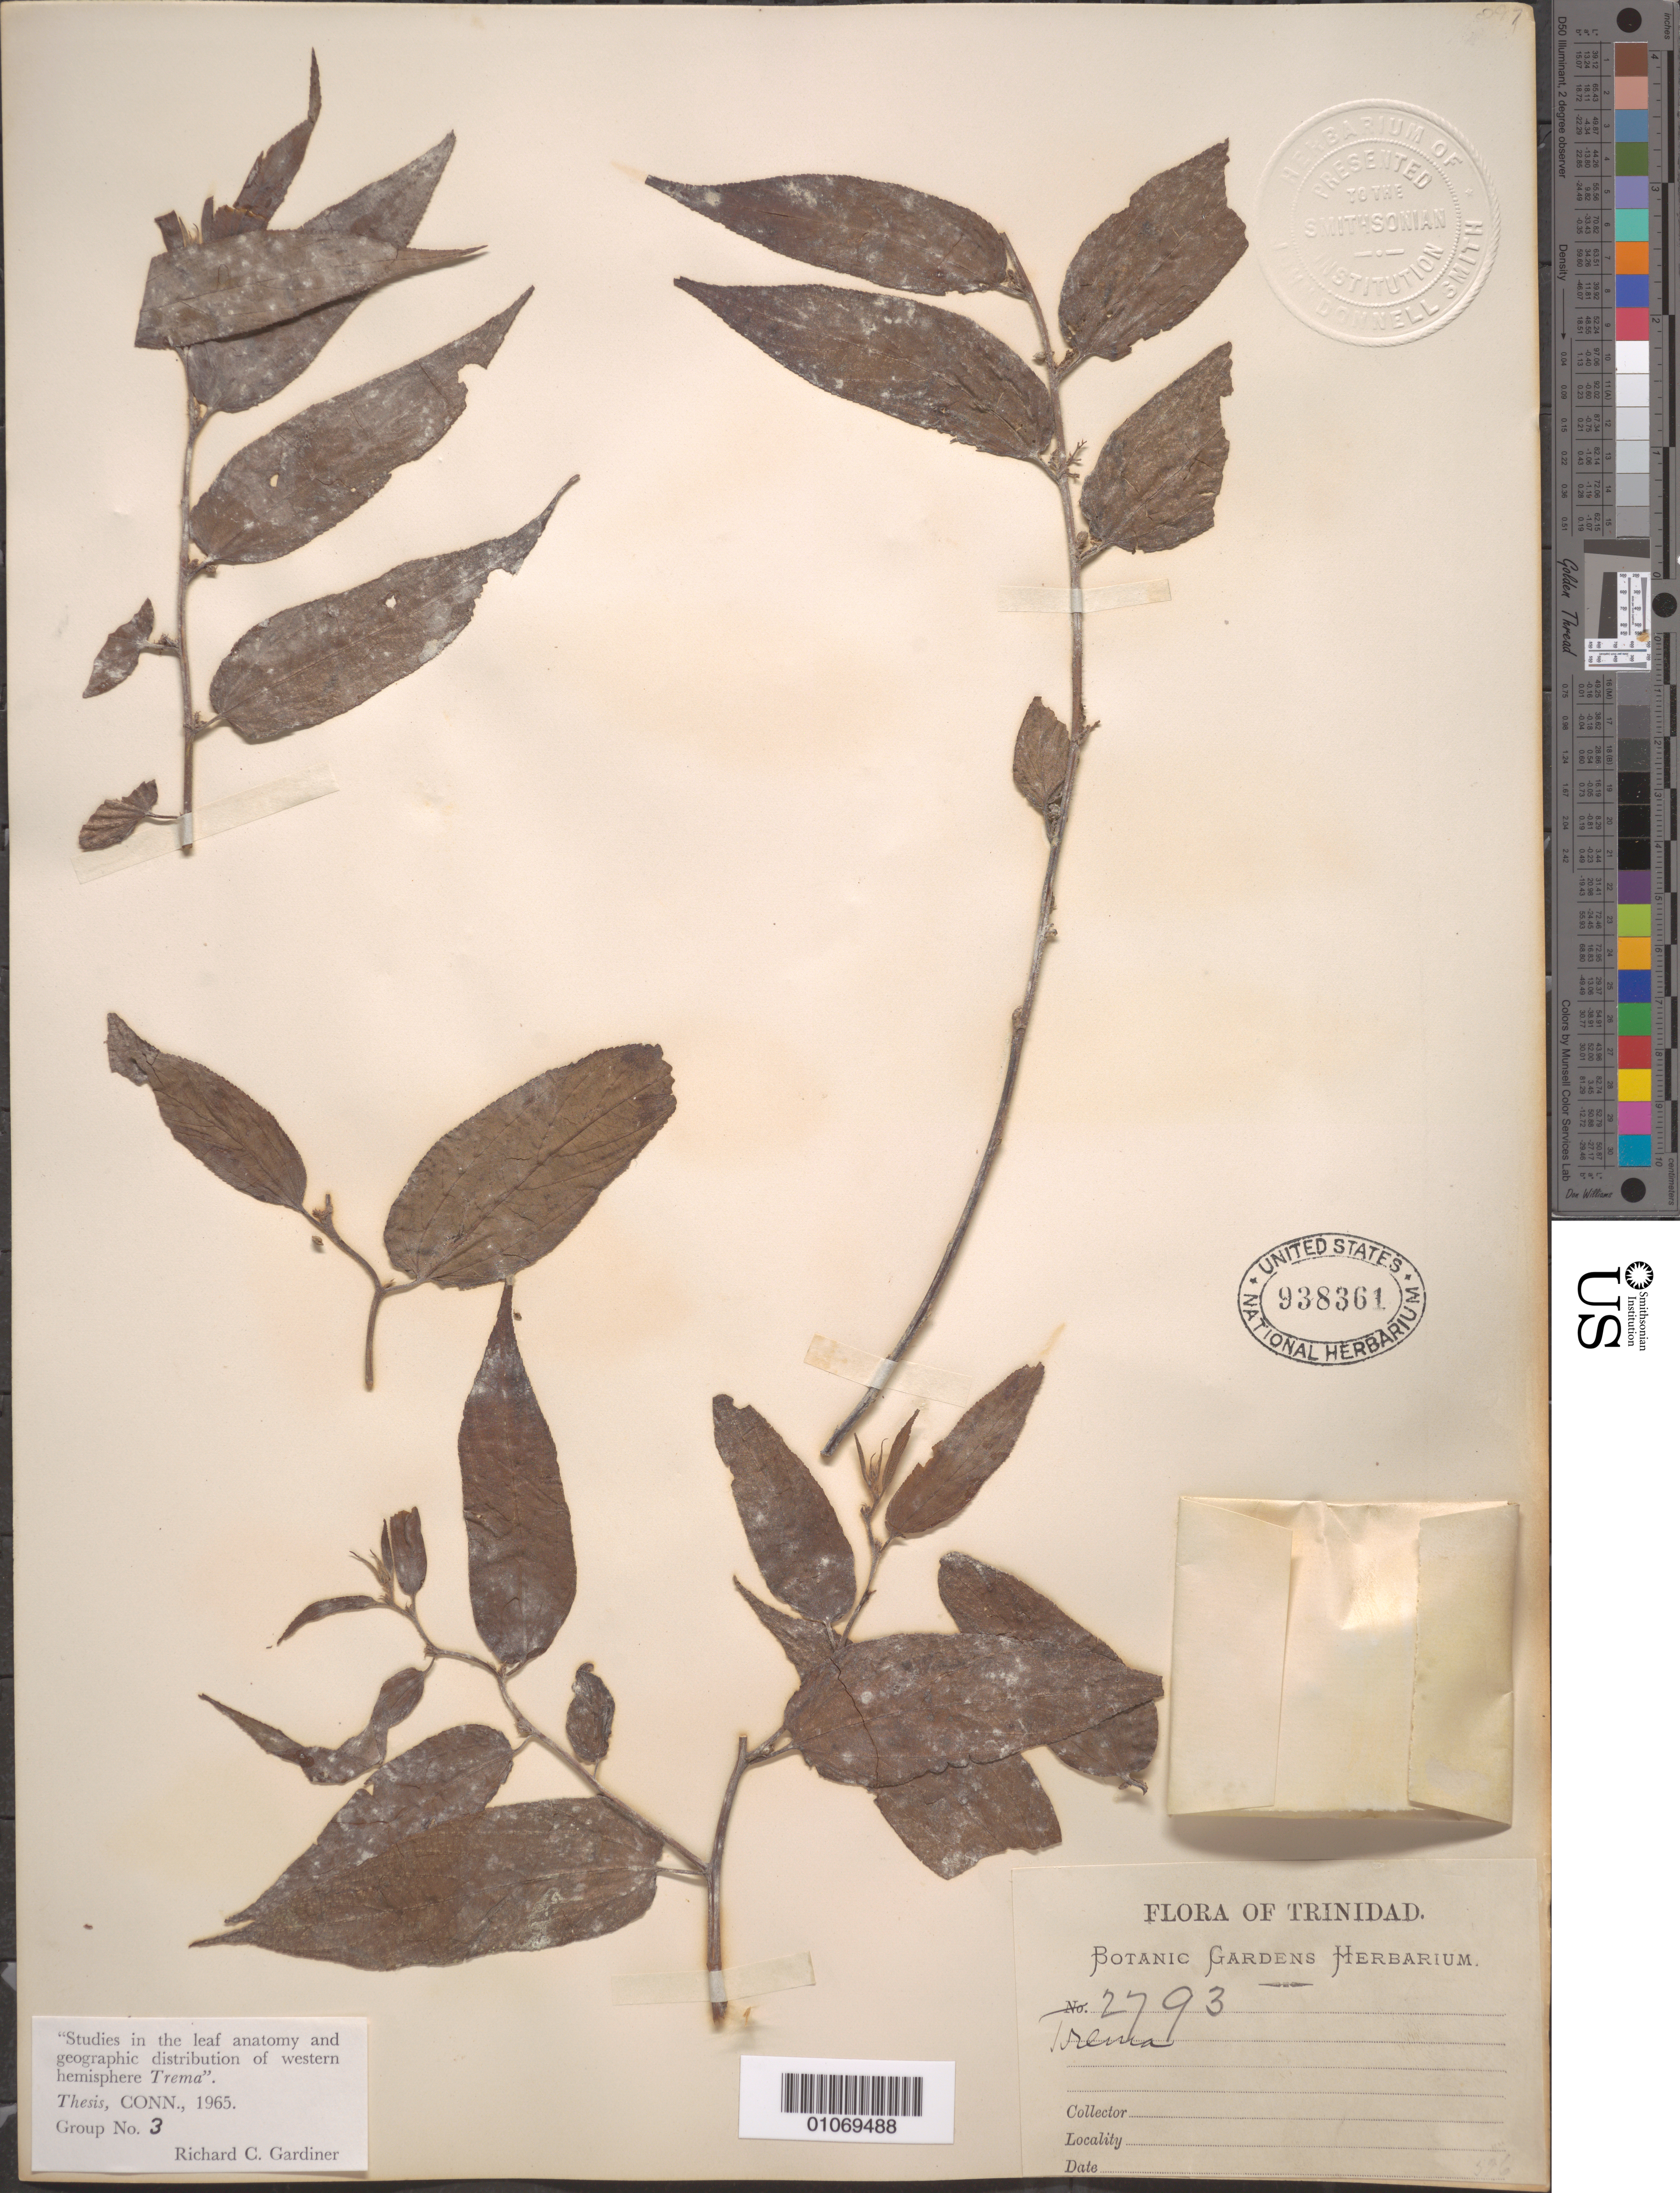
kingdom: Plantae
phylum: Tracheophyta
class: Magnoliopsida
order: Rosales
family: Cannabaceae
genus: Trema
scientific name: Trema micranthum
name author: (L.) Blume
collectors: Botanic Gardens Herbarium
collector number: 2793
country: Trinidad and Tobago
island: Trinidad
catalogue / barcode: US 938361